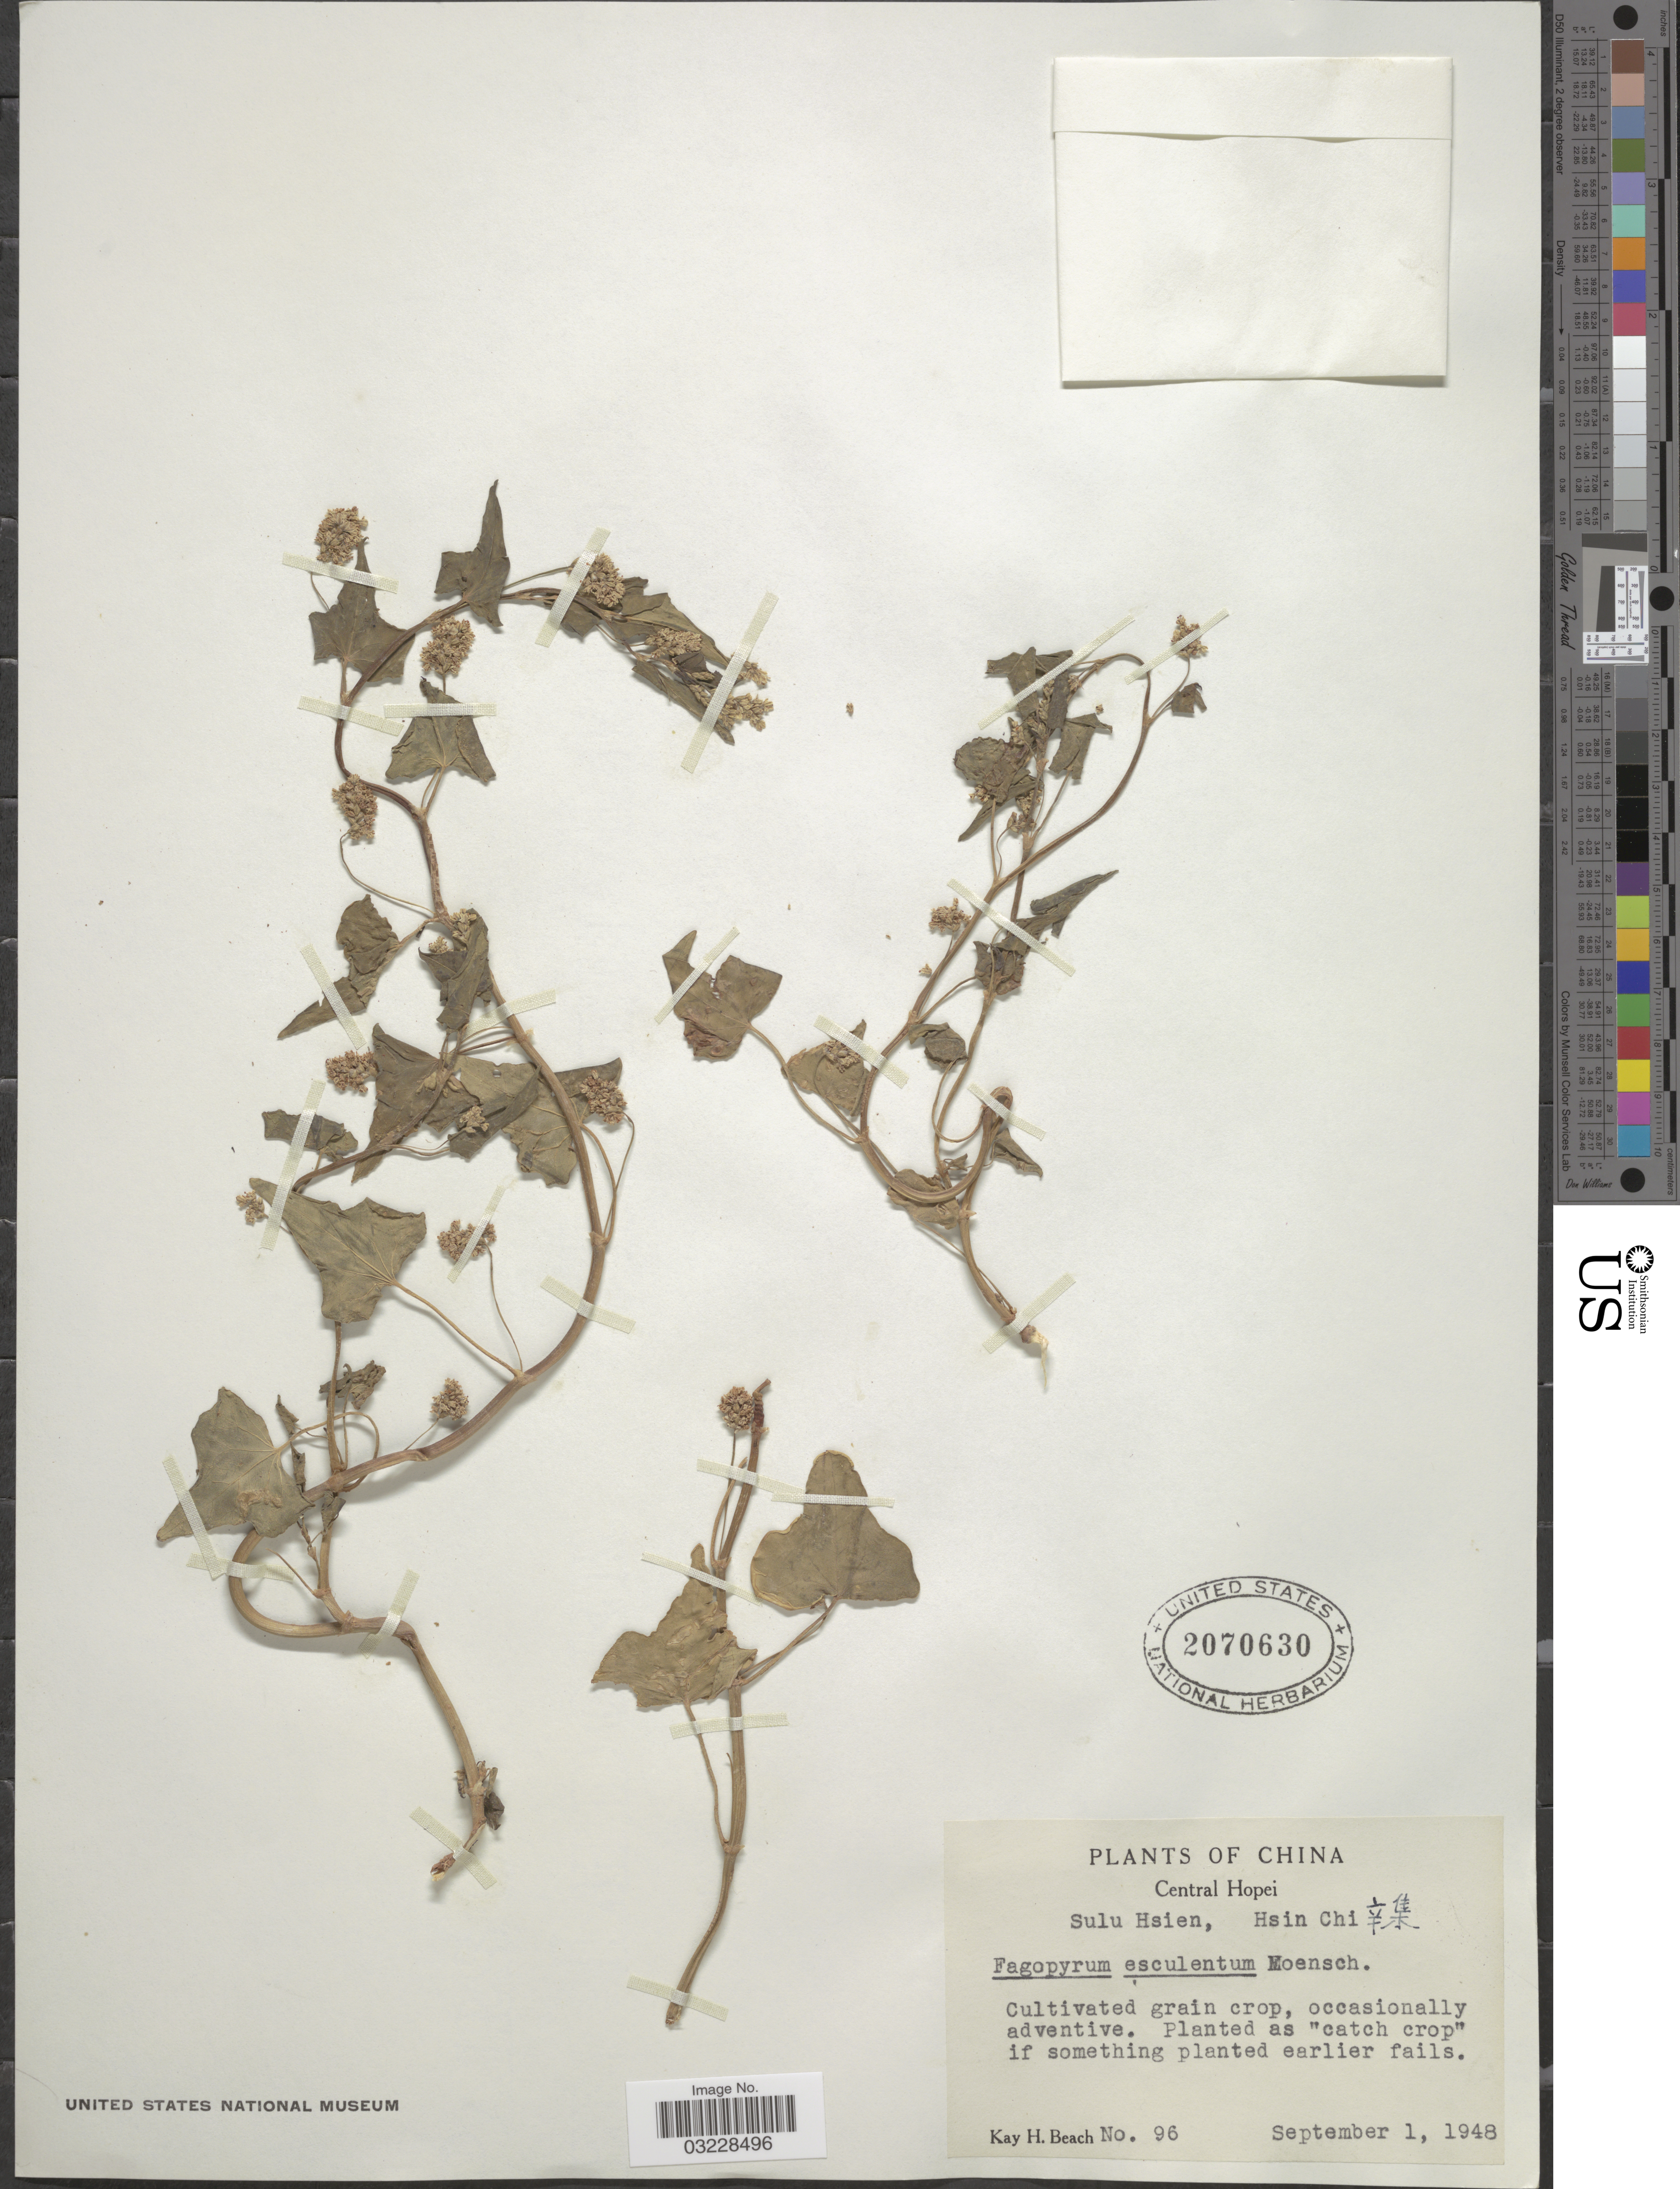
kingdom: Plantae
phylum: Tracheophyta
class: Magnoliopsida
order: Caryophyllales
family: Polygonaceae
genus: Polygonum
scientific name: Polygonum fagopyrum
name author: L.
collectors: K. H. Beach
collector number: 96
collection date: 1948-09-01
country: China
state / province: Hebei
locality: Central Hopei. Sulu Hsien, Hsin Chi X.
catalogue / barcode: US 2070630